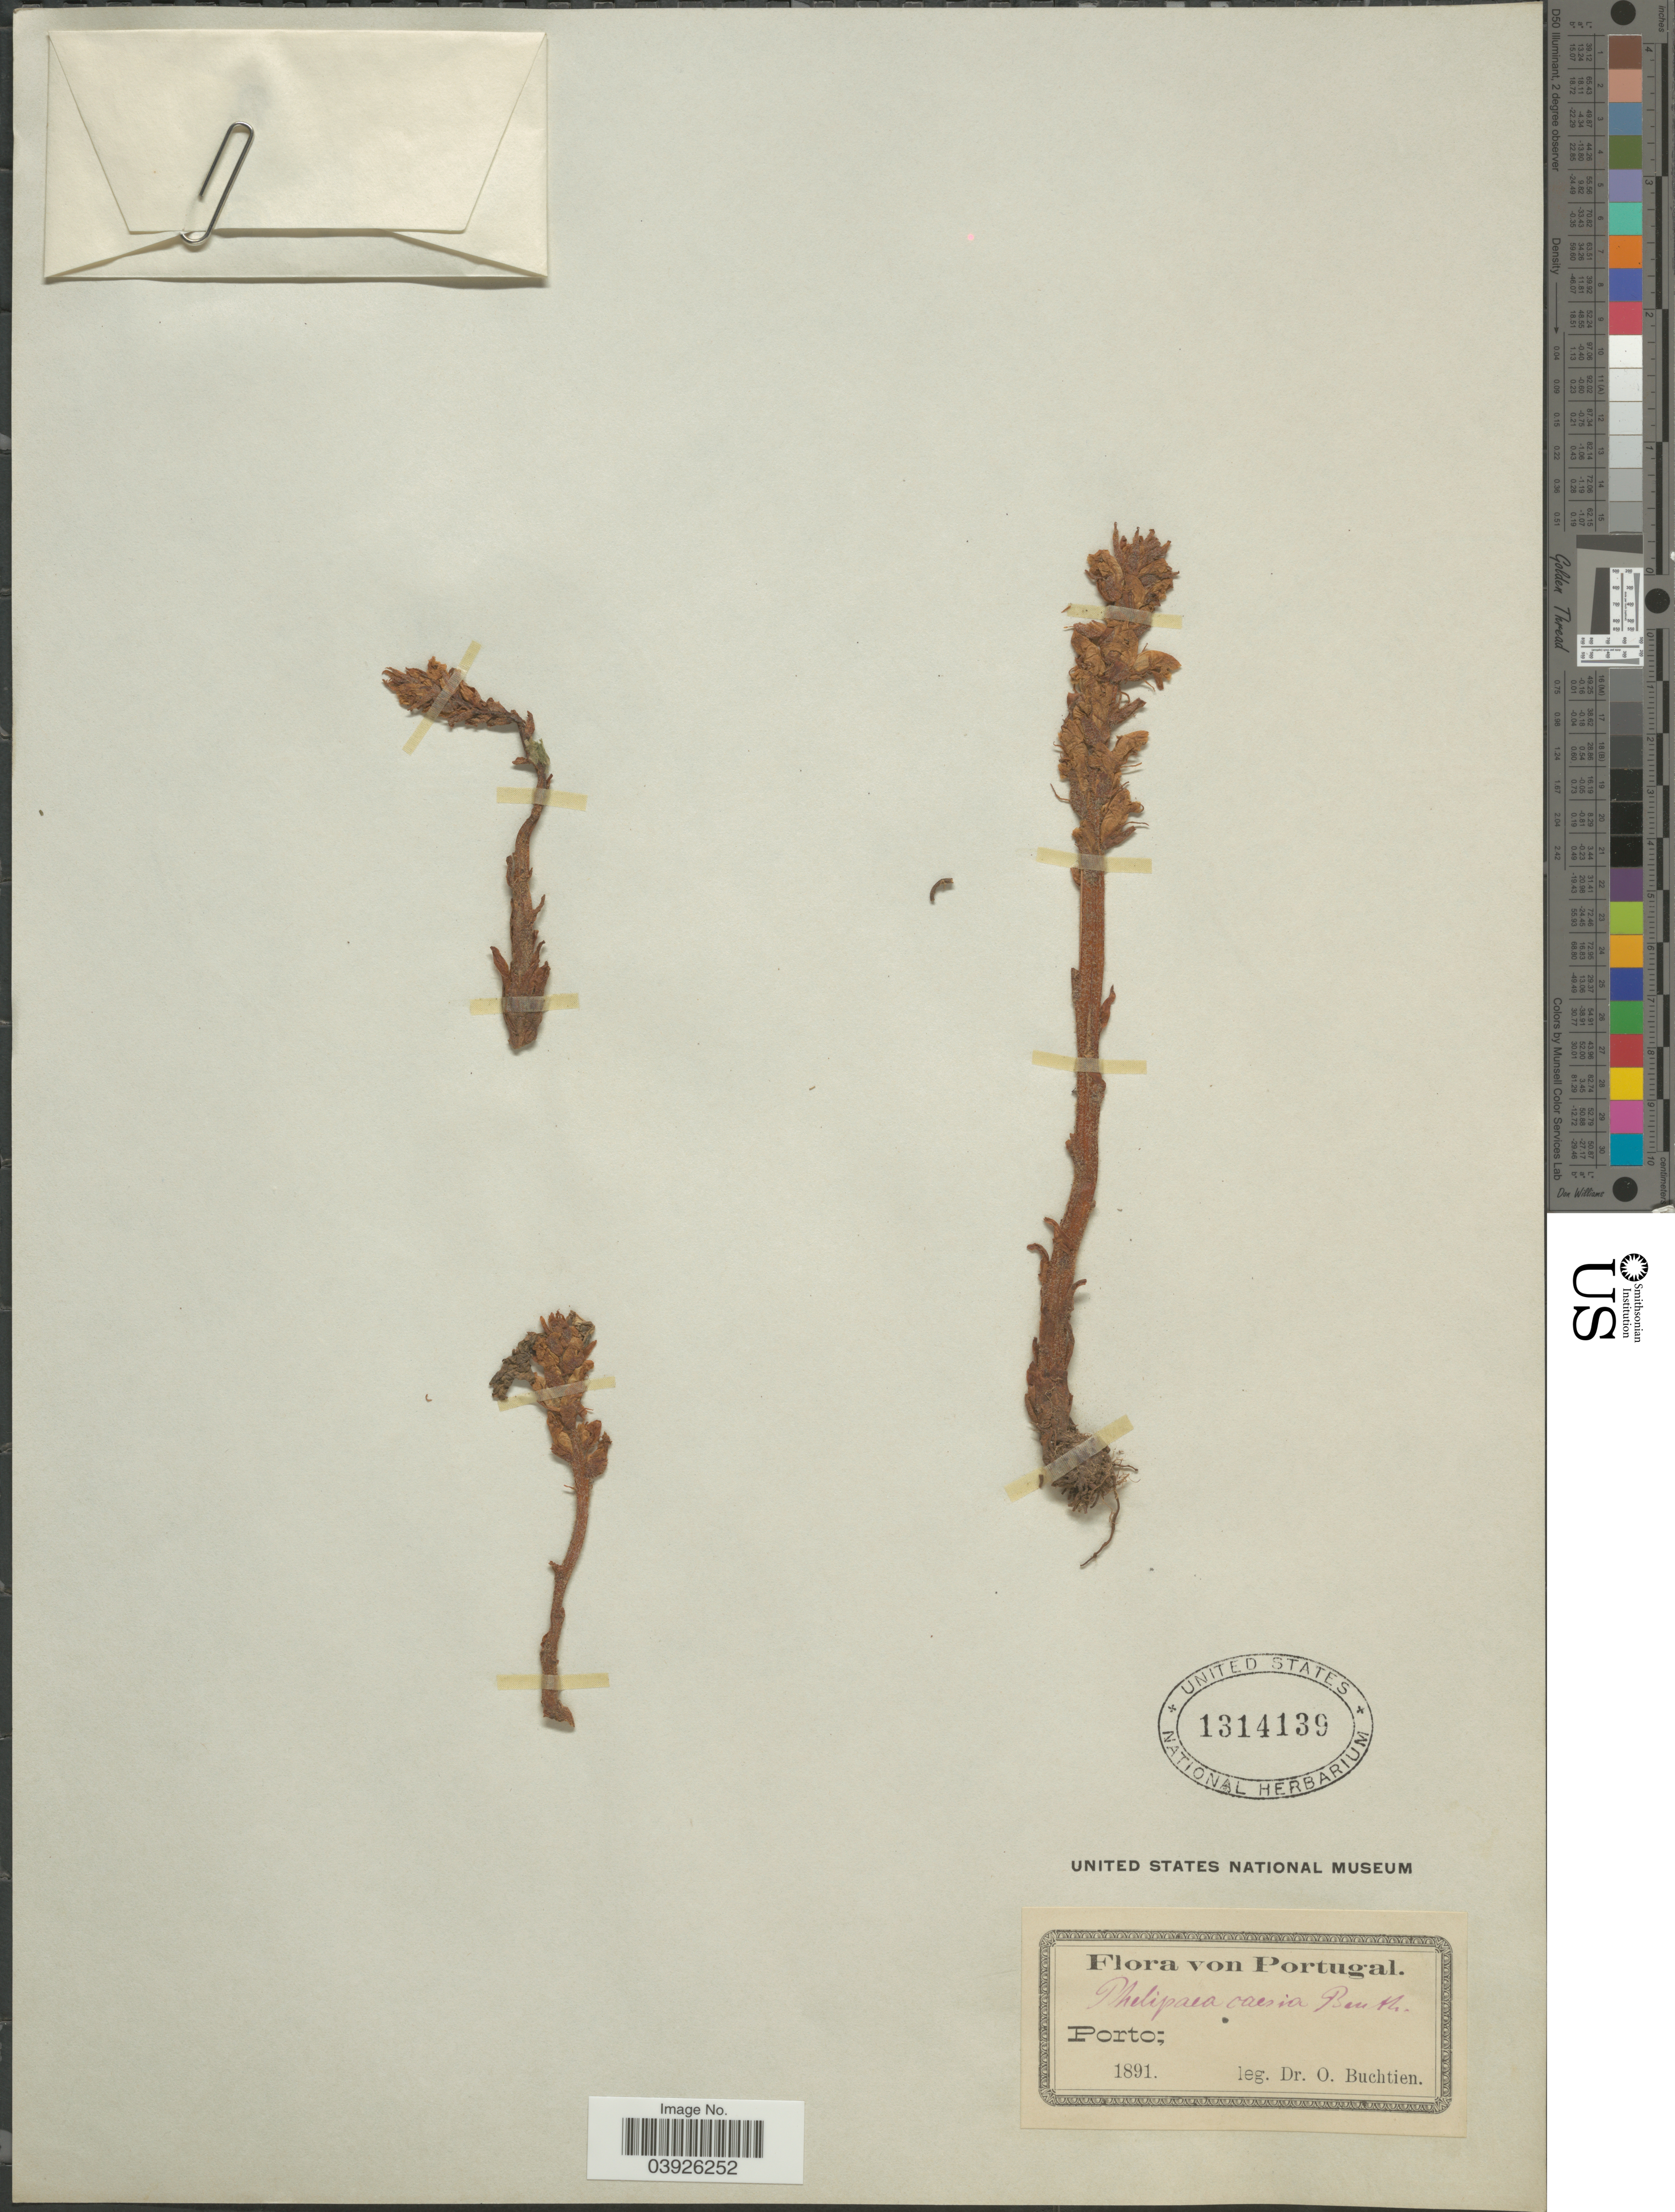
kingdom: Plantae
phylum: Tracheophyta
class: Magnoliopsida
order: Lamiales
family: Orobanchaceae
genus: Phelypaea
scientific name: Phelypaea caesia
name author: (Rchb.) Guss.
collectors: O. Buchtien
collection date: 1891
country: Portugal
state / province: Porto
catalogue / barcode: US 1314139